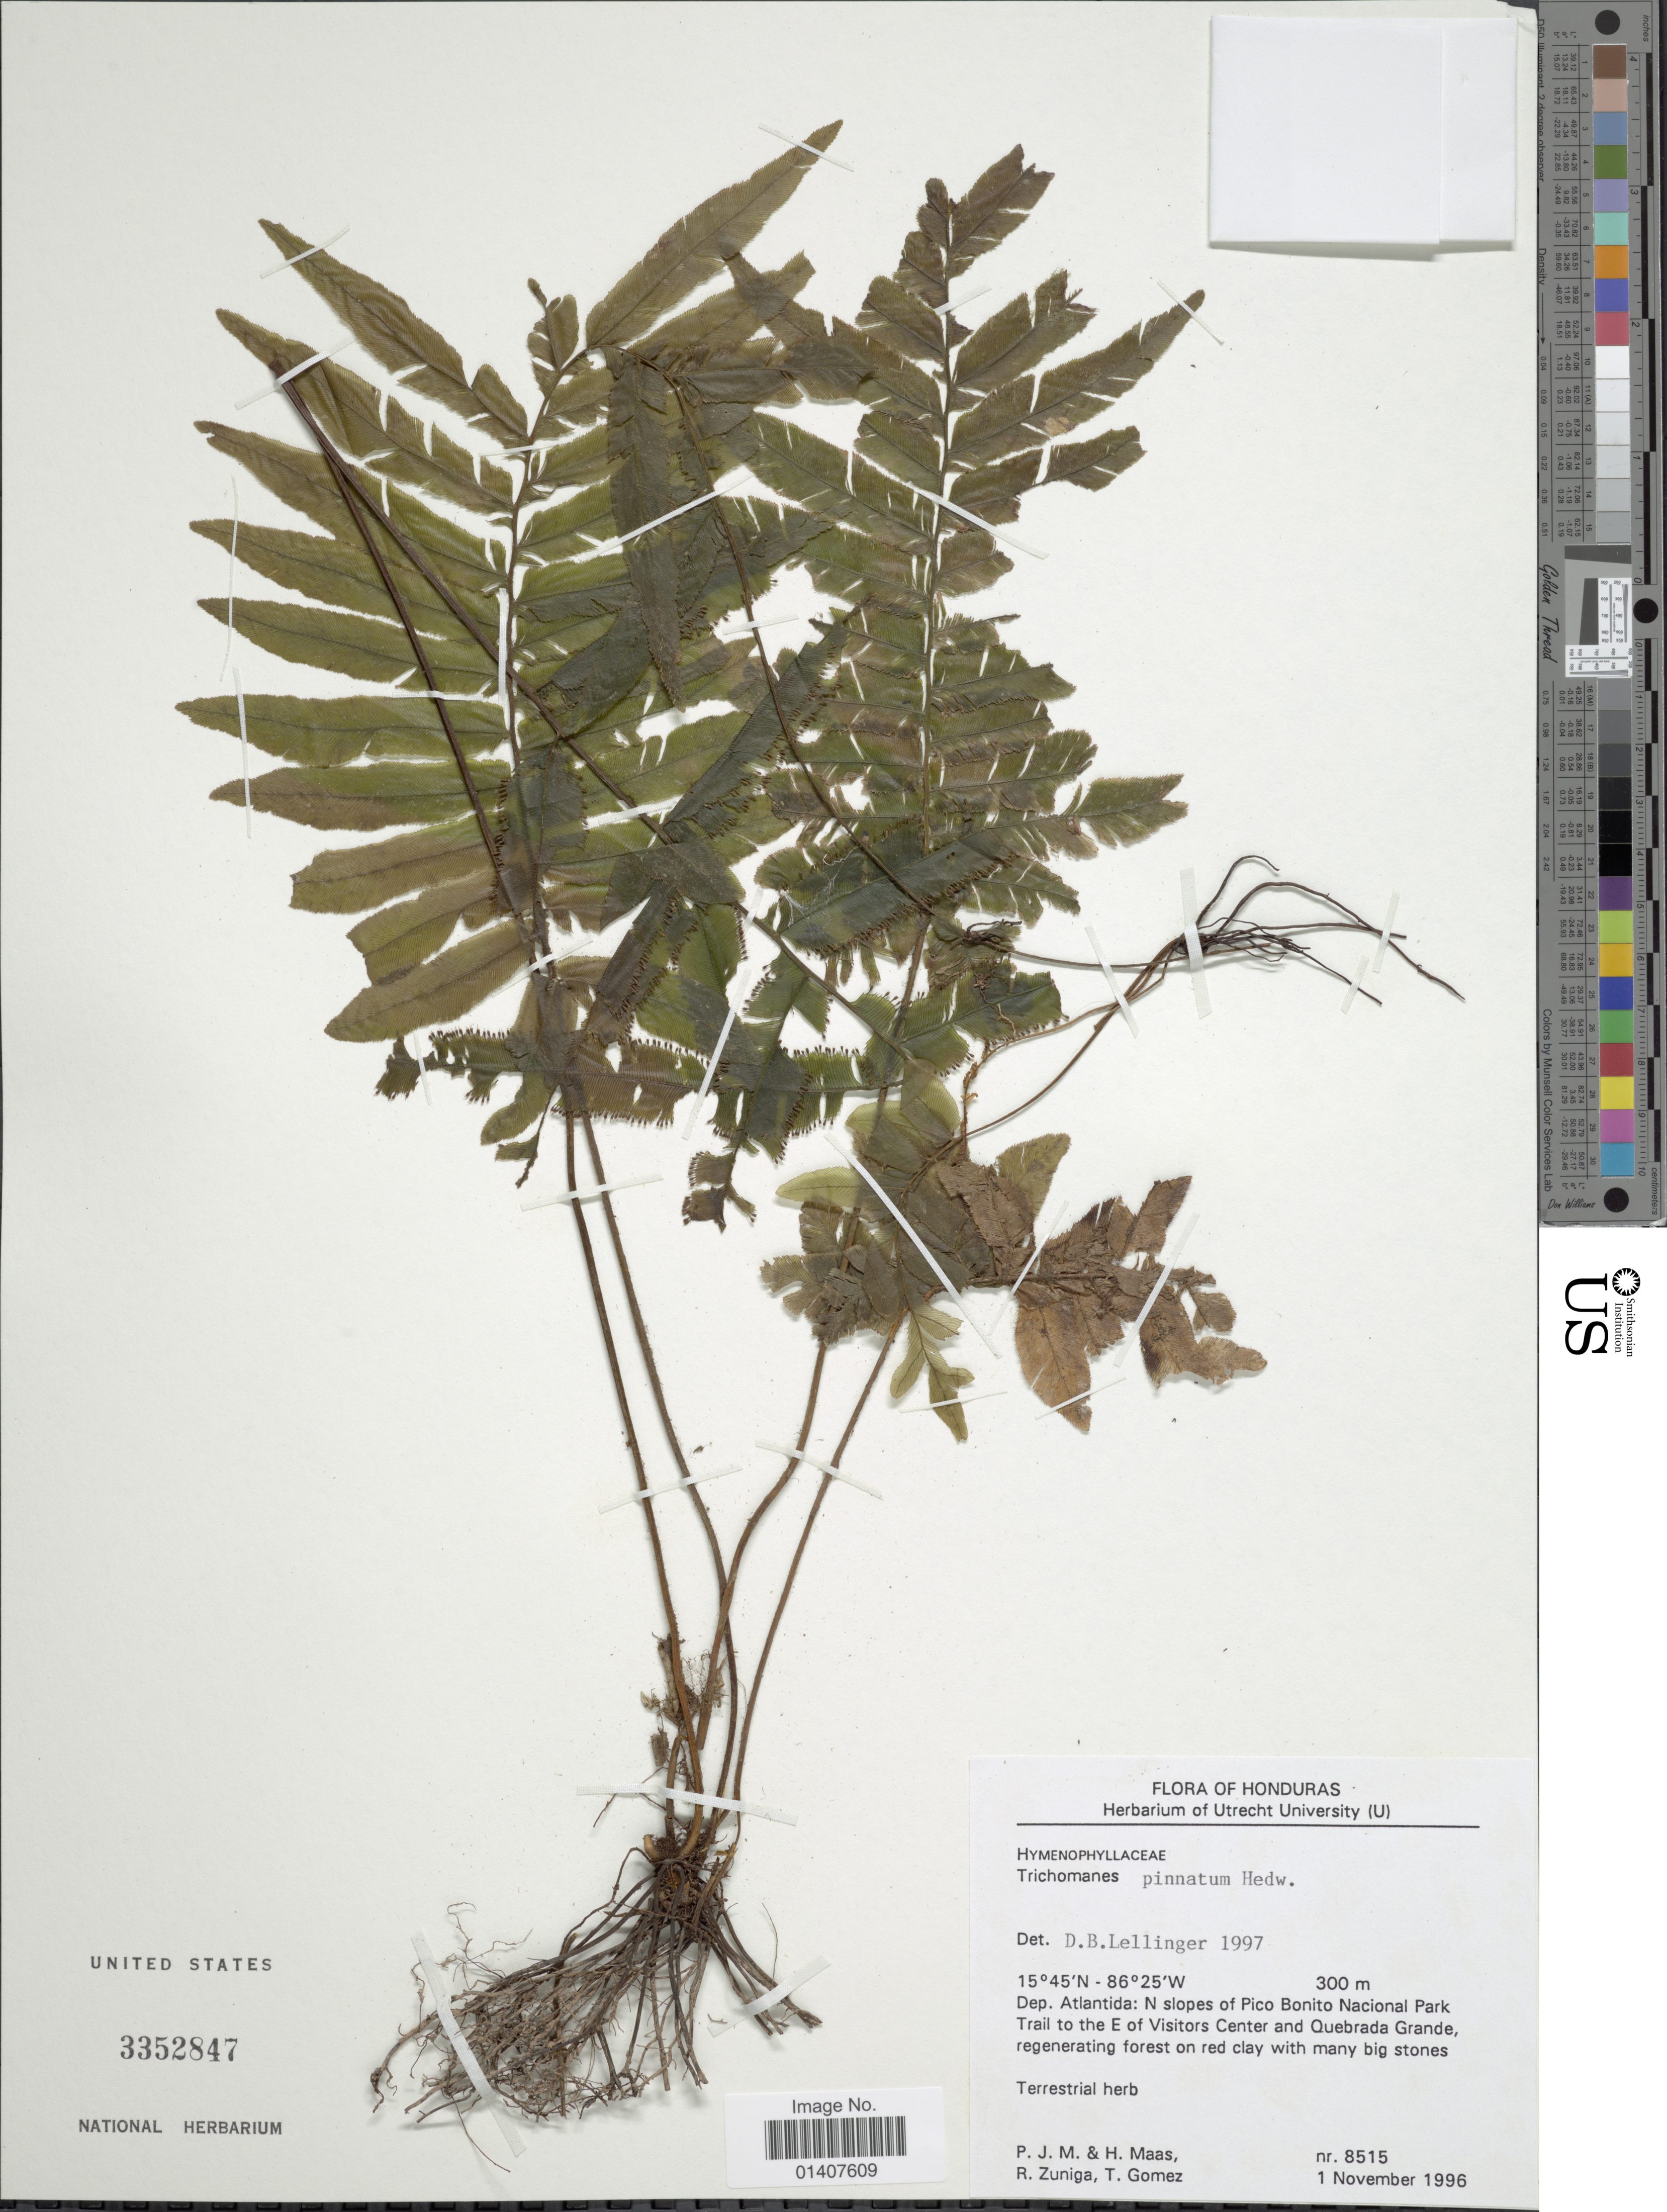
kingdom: Plantae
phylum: Tracheophyta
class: Polypodiopsida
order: Hymenophyllales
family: Hymenophyllaceae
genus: Trichomanes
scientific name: Trichomanes pinnatum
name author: Hedw.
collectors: P. Maas, H. Maas, R. Zuniga & T. Gomez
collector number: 8515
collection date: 1996-11-01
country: Honduras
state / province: Atlántida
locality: Dep. Atlantida: N slopes of Pico Bonito Nacional Park, Trail to the E of Visitors Center and Quebrada Grande, regenerating forest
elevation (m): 300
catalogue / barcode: US 3352847